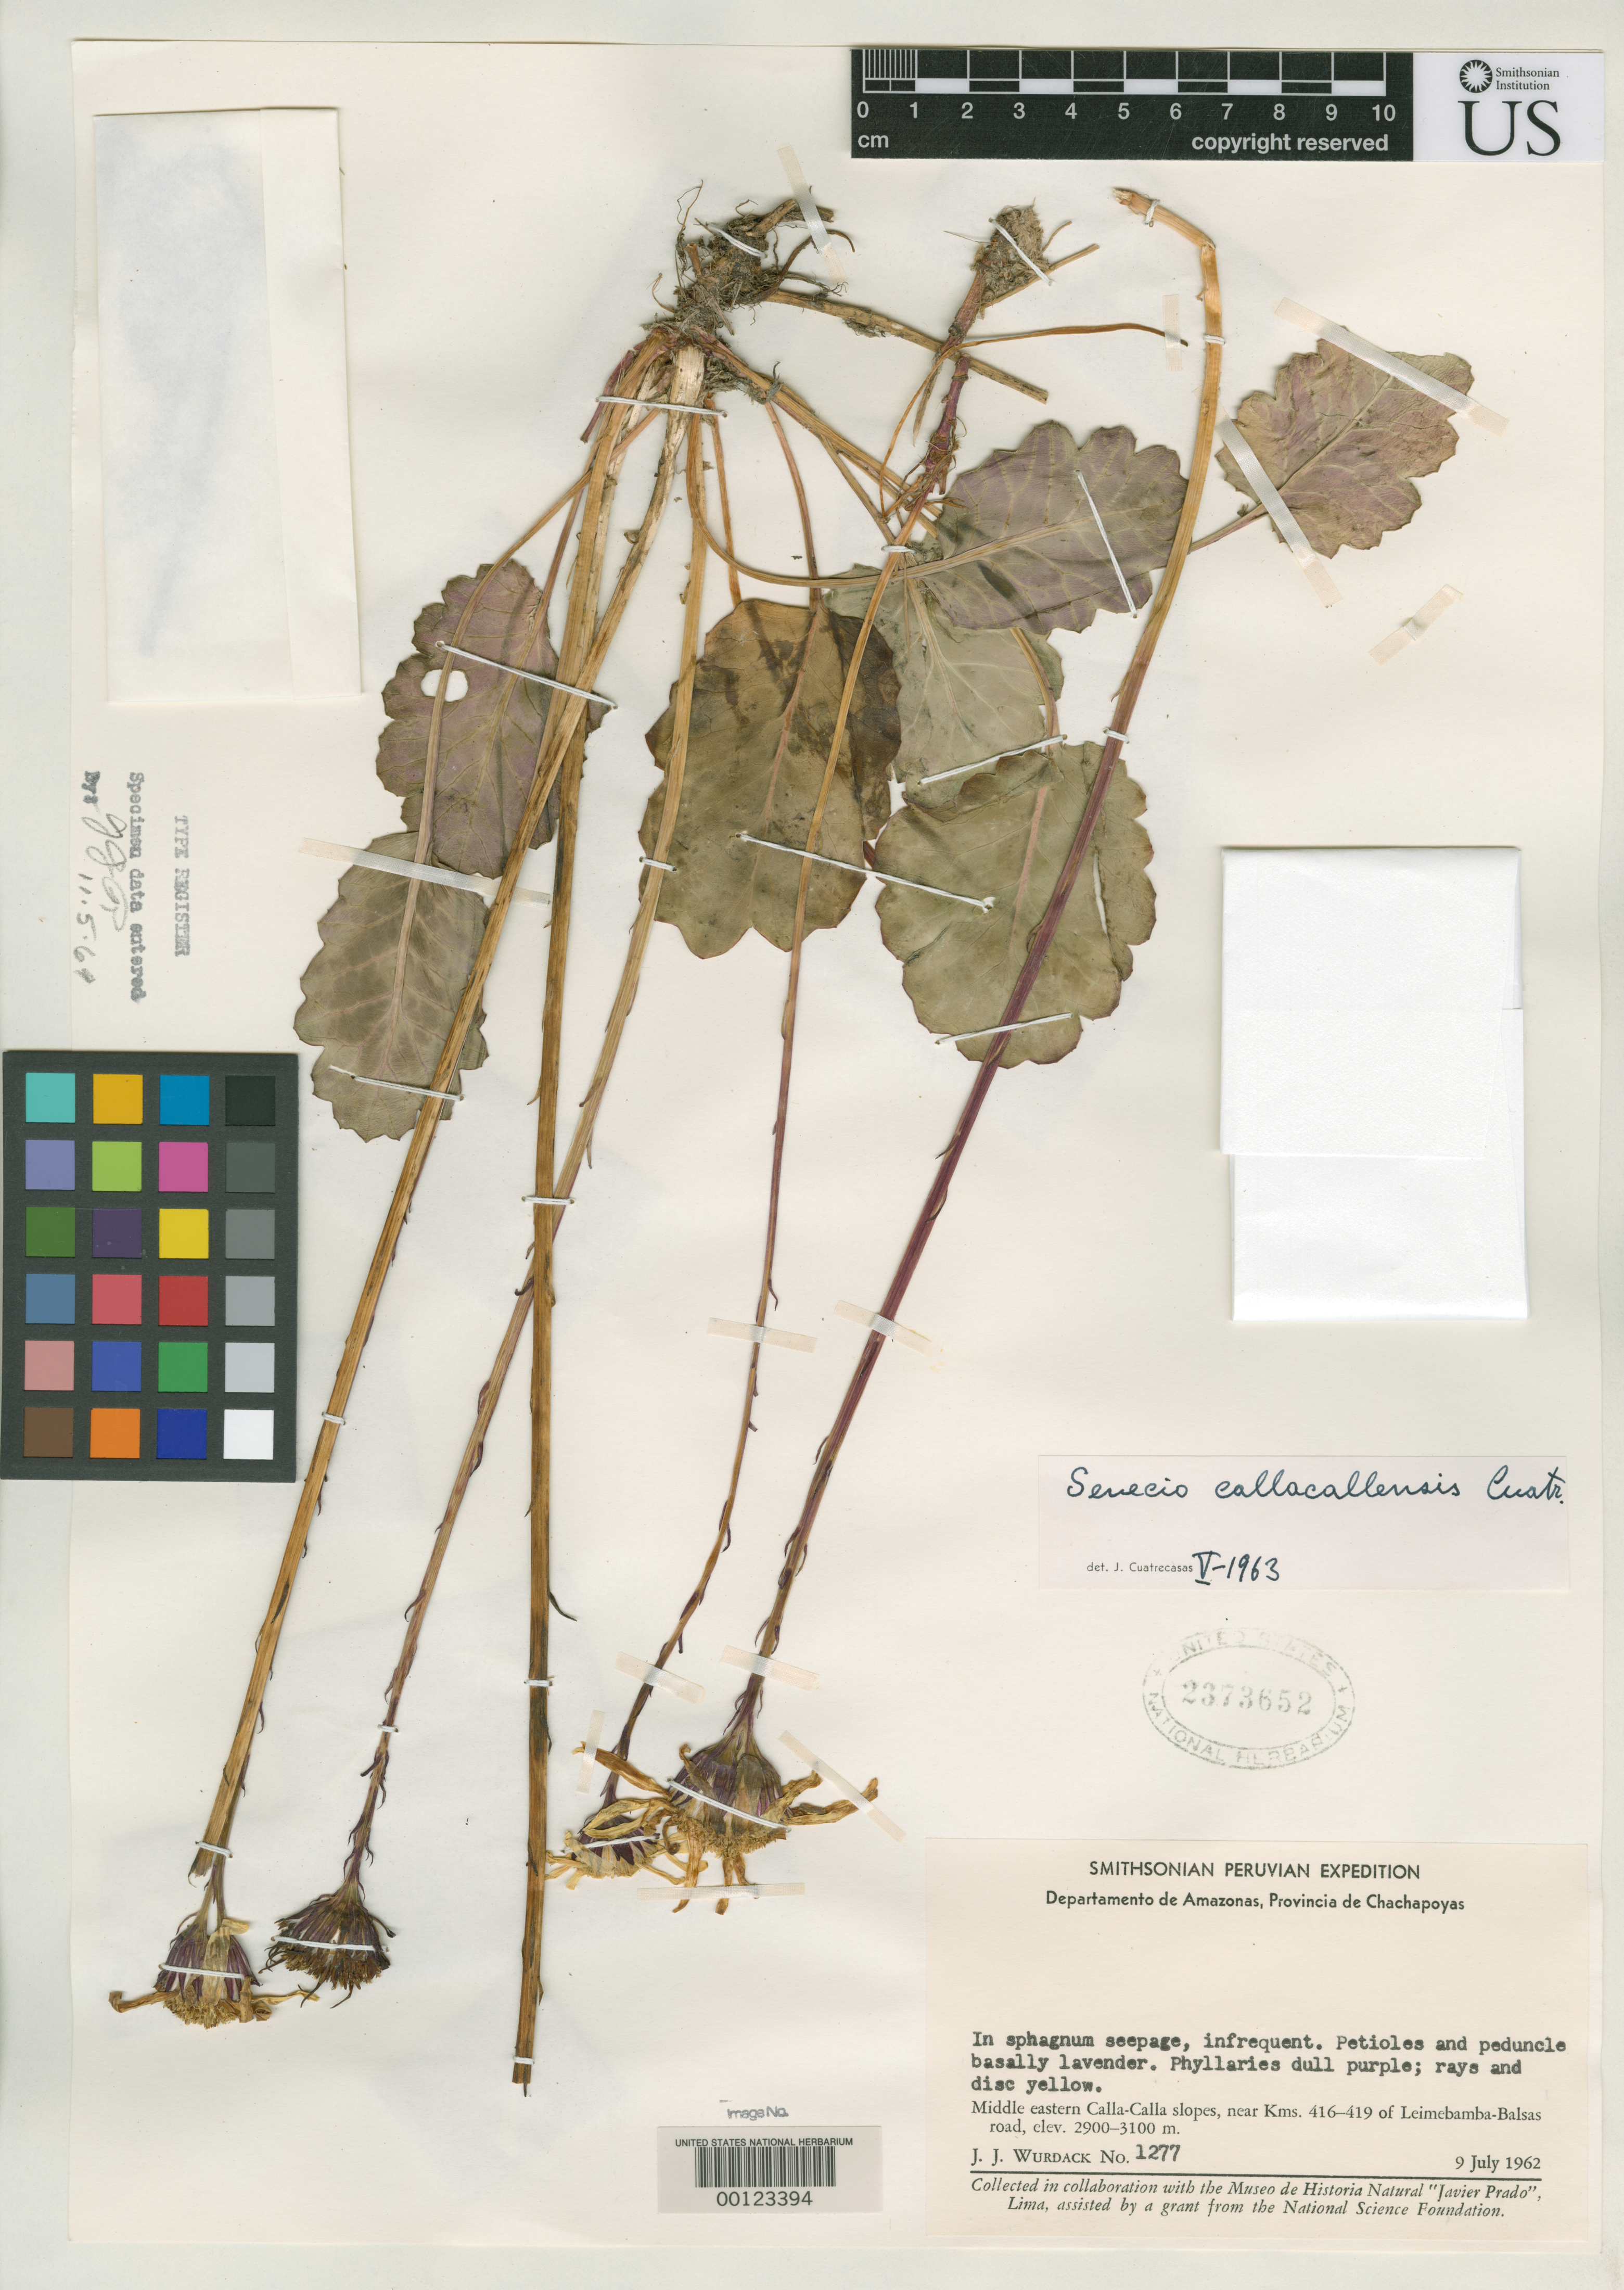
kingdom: Plantae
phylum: Tracheophyta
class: Magnoliopsida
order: Asterales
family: Asteraceae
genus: Senecio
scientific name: Senecio callacallensis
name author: Cuatrec.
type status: Holotype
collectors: J. J. Wurdack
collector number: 1277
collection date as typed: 09 Jul 1962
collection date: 1962-07-09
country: Peru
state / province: Amazonas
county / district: Chachapoyas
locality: middle eastern Calla-Calla slopes, near km 411-416 of Leimebamba-Balsas Road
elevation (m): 2900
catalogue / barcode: US 2373652